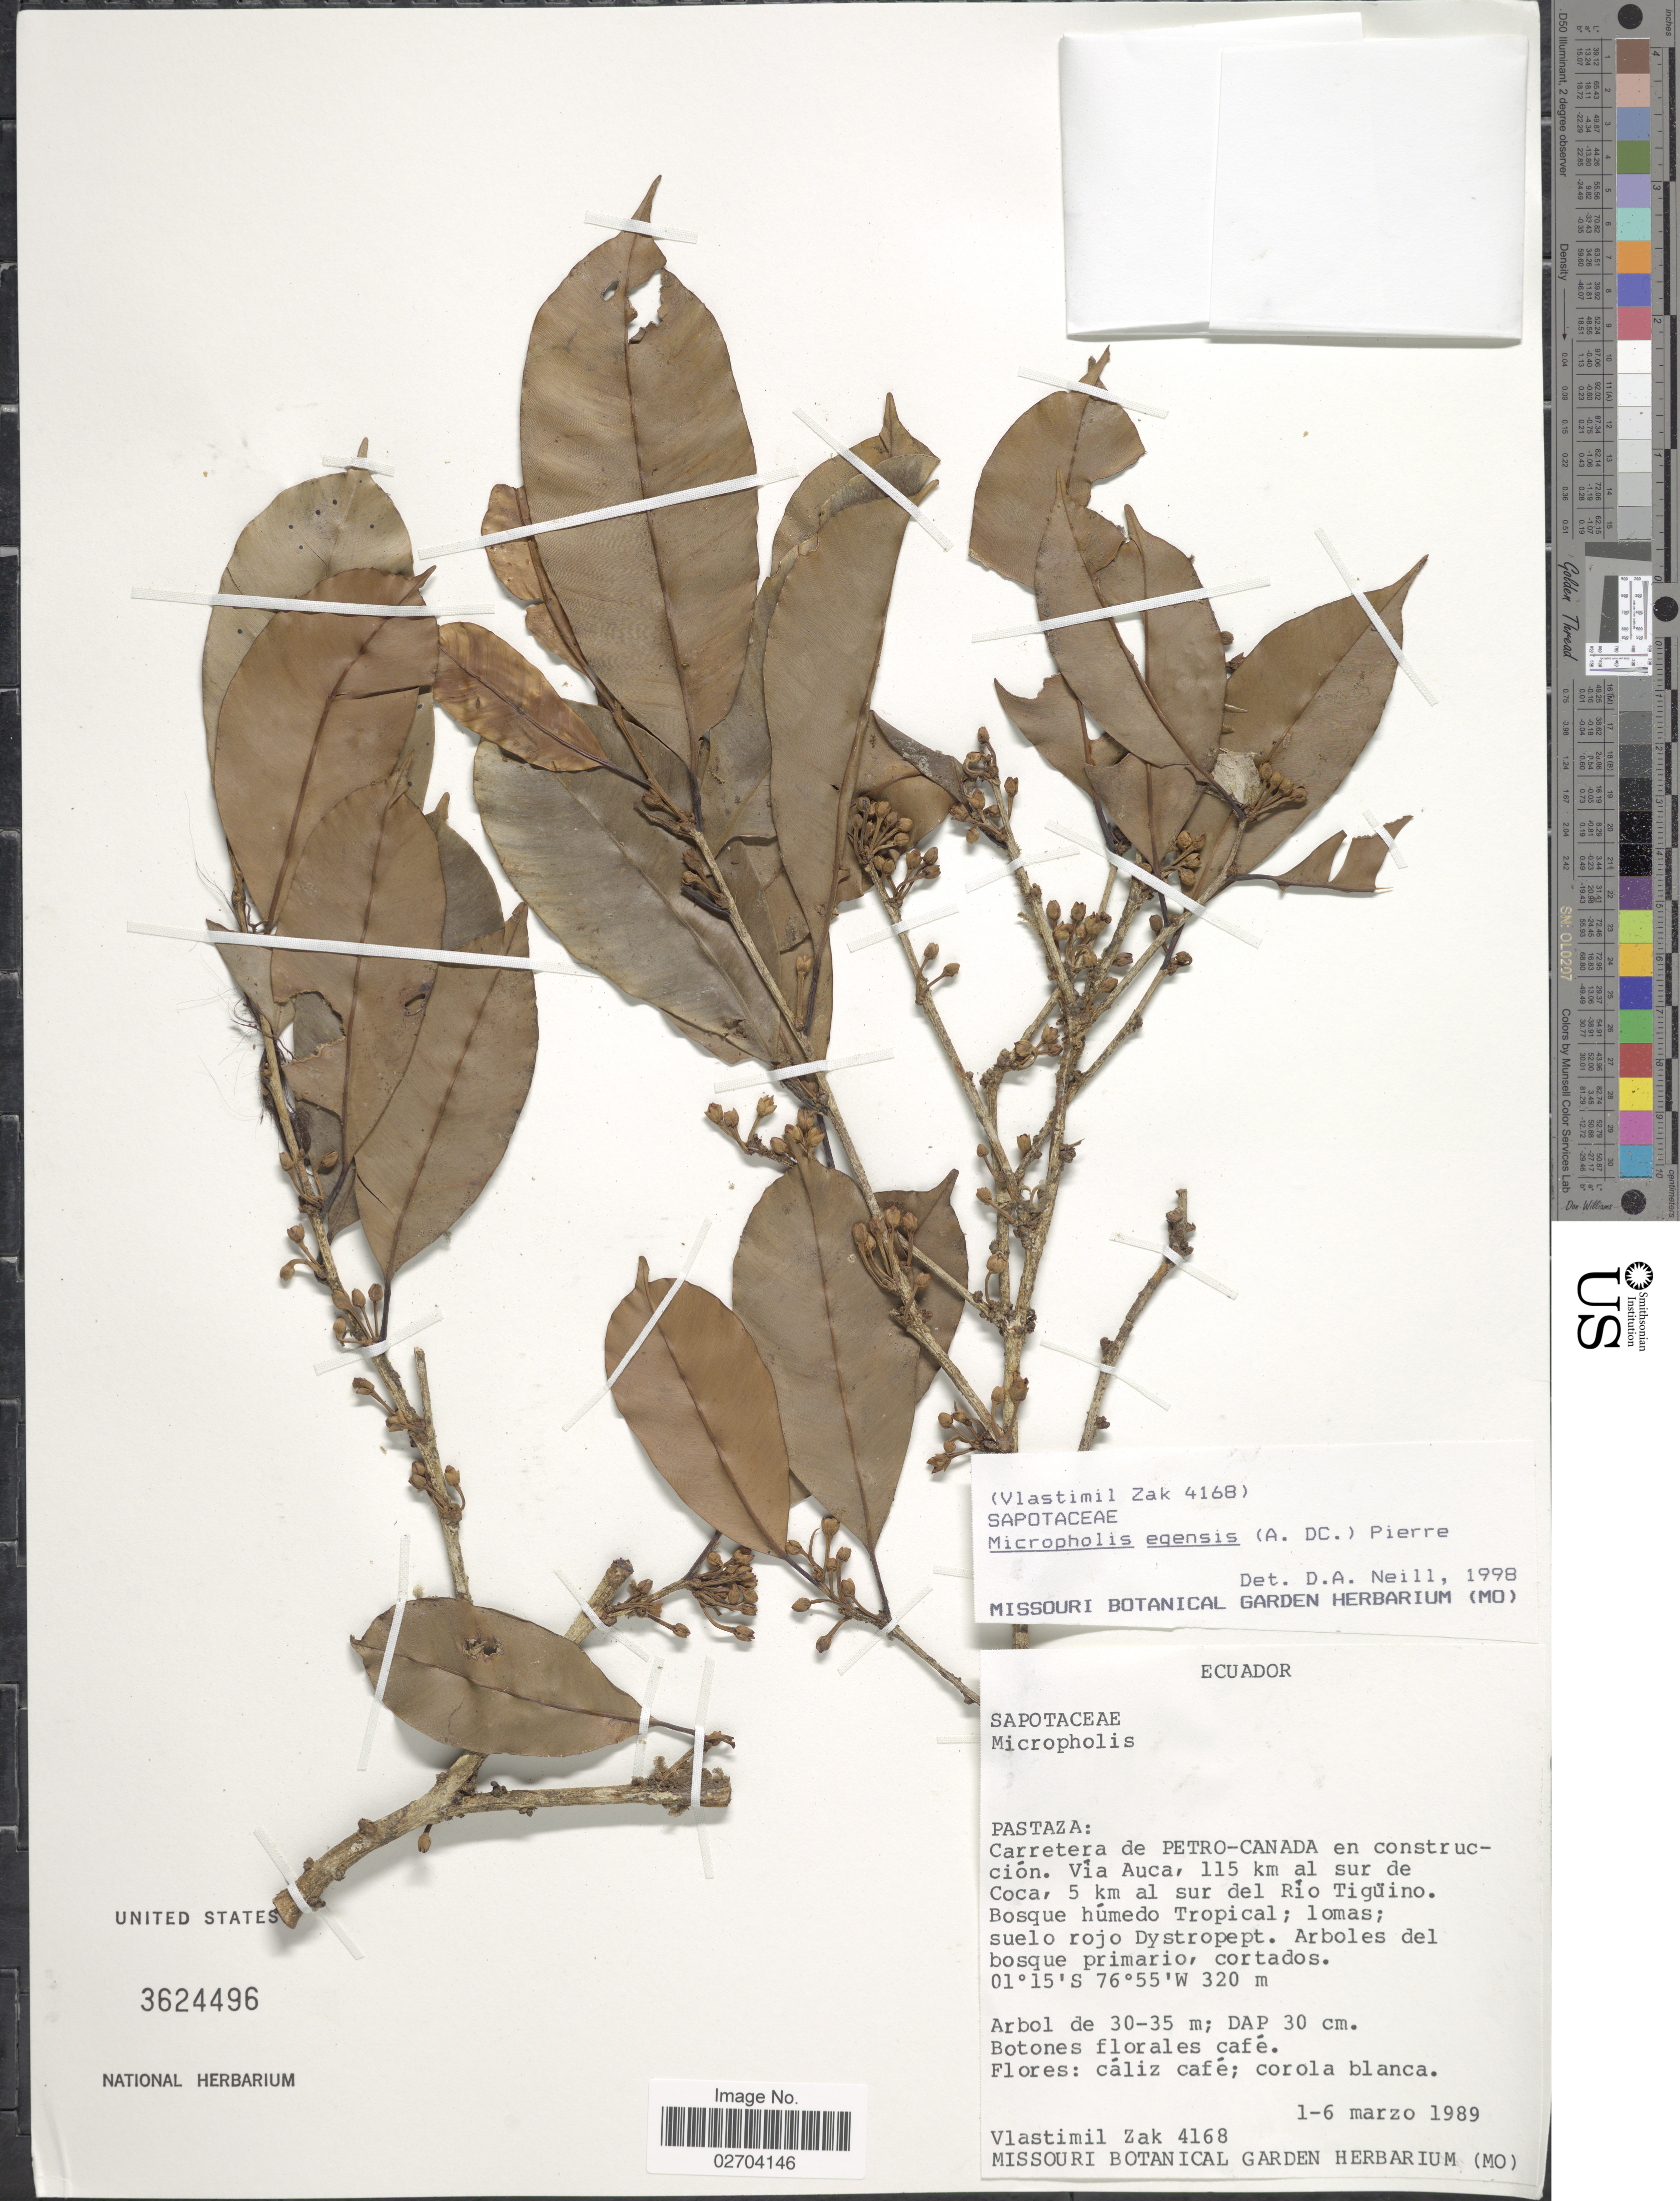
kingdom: Plantae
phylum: Tracheophyta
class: Magnoliopsida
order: Ericales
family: Sapotaceae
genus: Micropholis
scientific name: Micropholis egensis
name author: (A. DC.) Pierre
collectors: V. Zak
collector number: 4168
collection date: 1989-03-01/1989-03-06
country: Ecuador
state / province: Pastaza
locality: Pastaza: Carretera de Petro-Canada en construcion. Via Acua, 115 km al sur de Coca, 5 km al sur del Rio Tiquino.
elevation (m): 320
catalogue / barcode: US 3624496